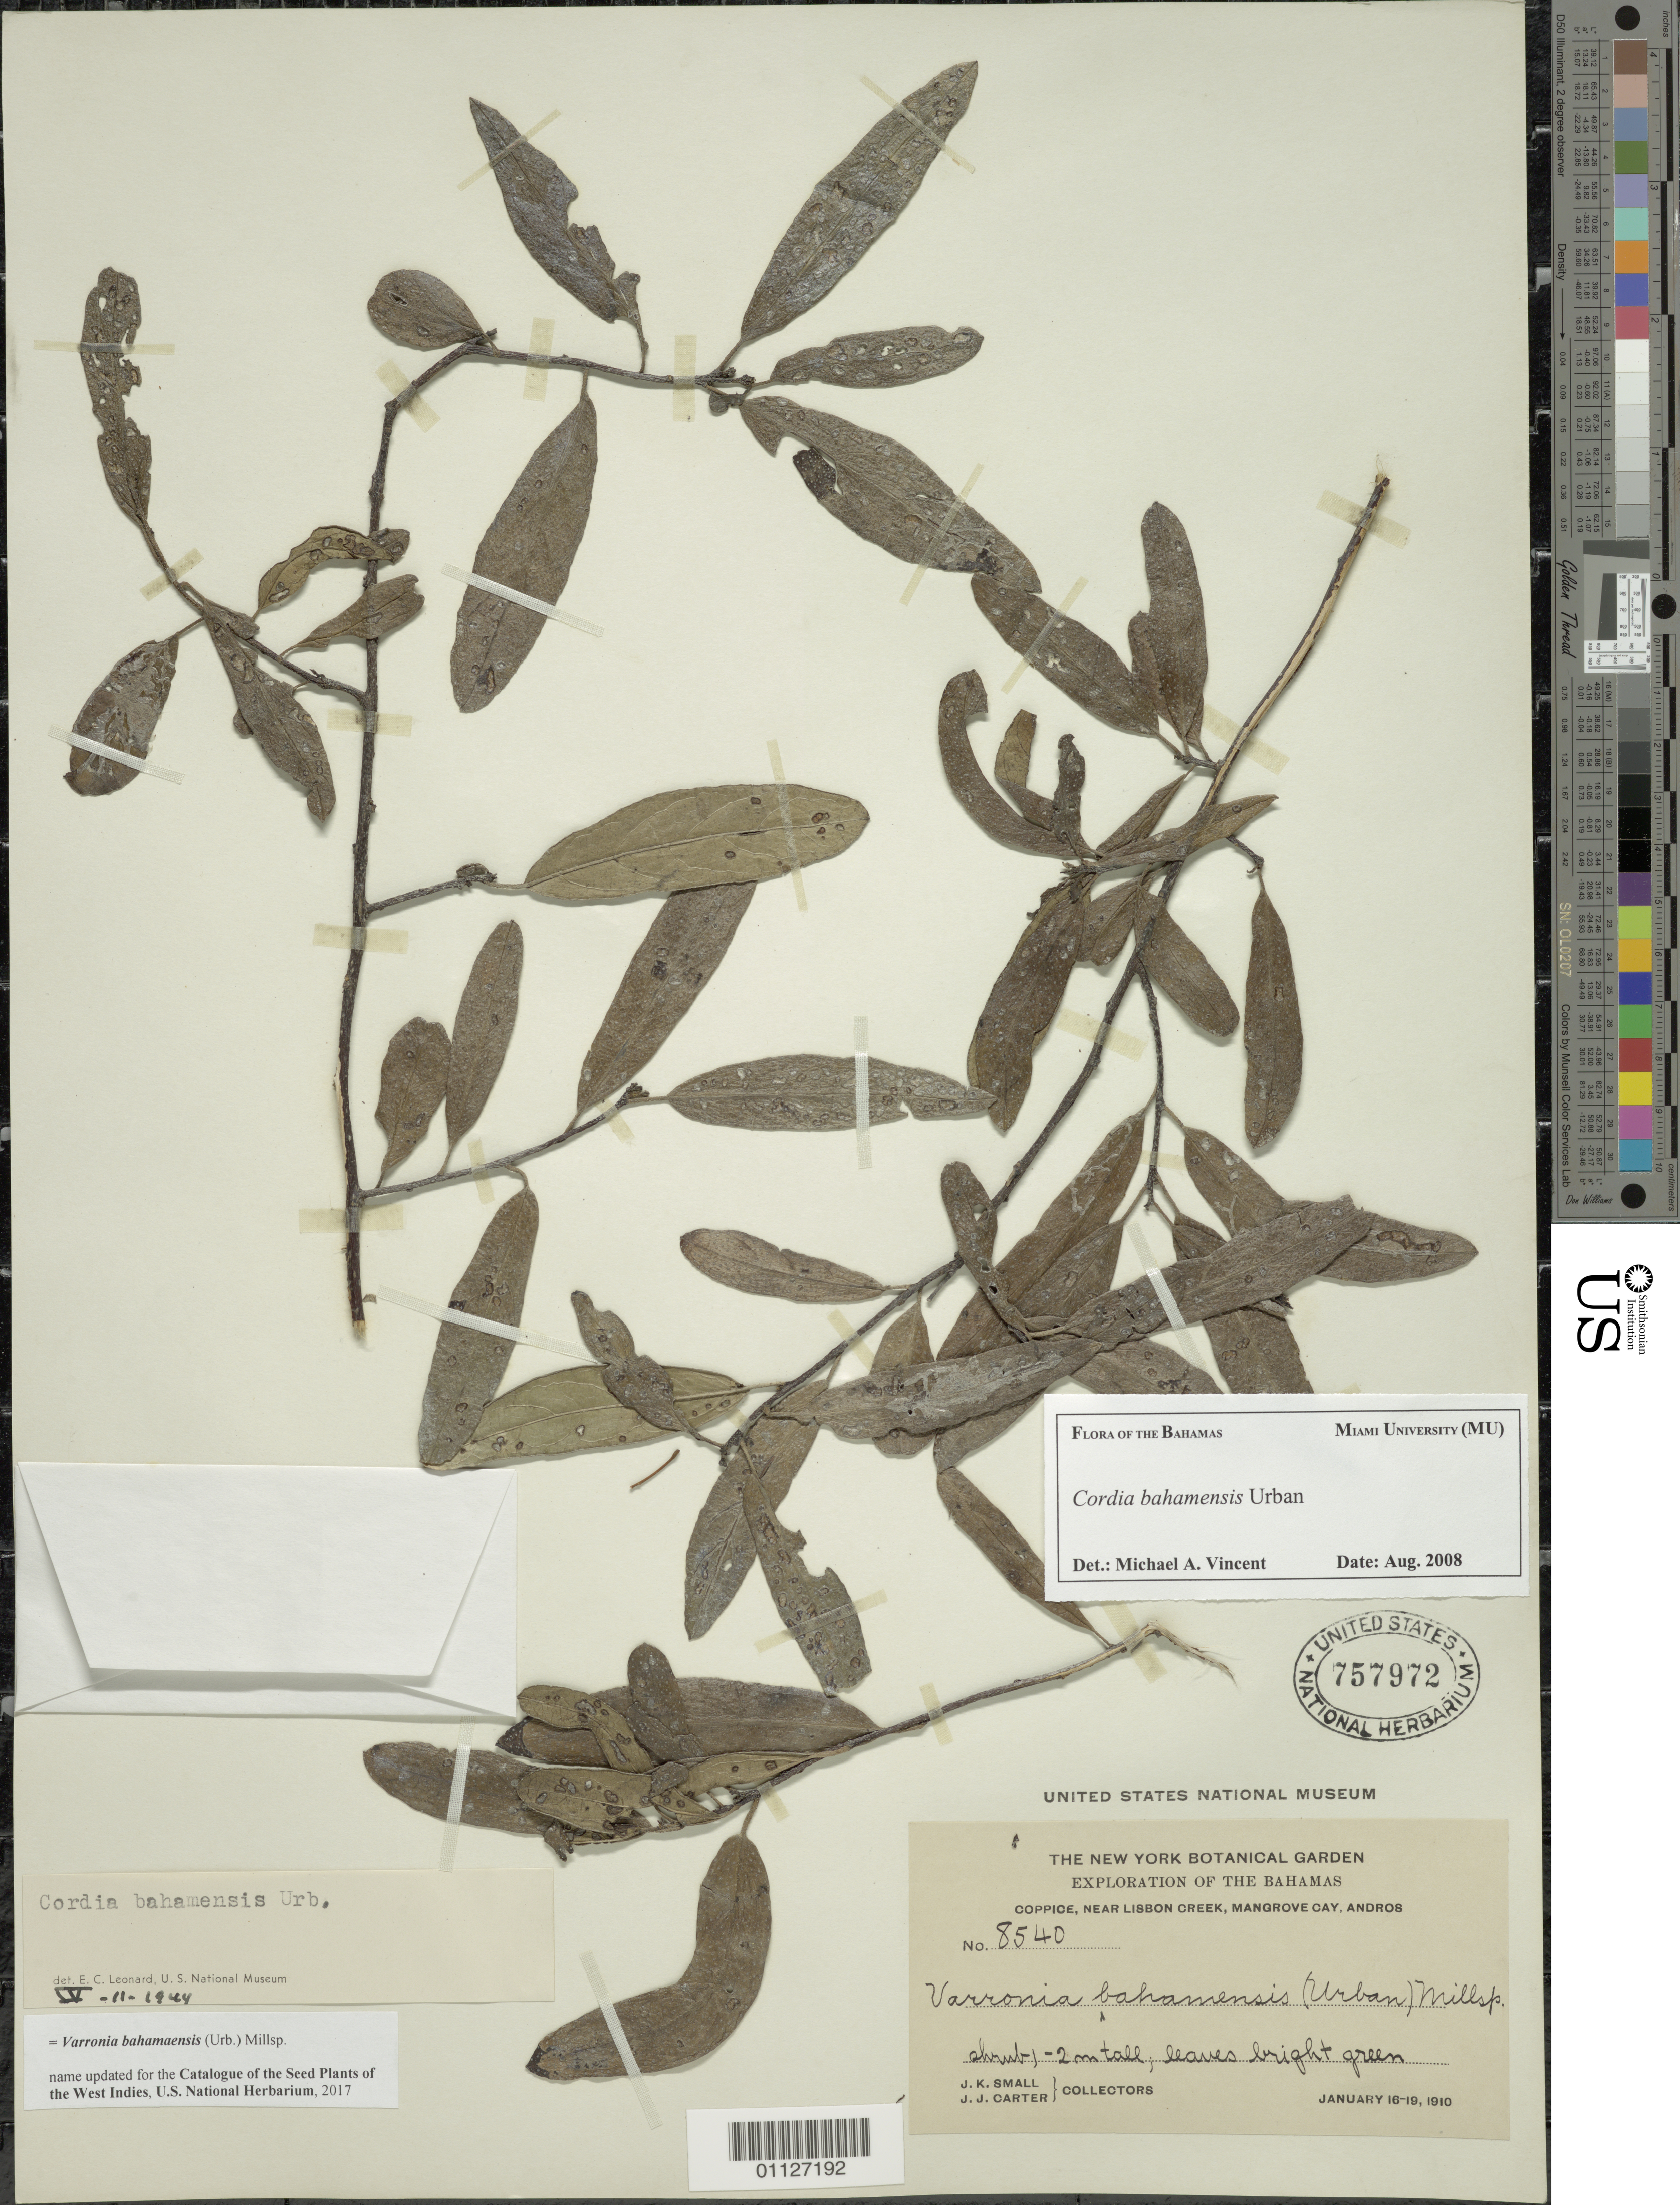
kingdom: Plantae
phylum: Tracheophyta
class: Magnoliopsida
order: Boraginales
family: Cordiaceae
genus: Varronia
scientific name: Varronia bahamensis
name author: (Urb.) Millsp.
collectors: J. K. Small & J. J. Carter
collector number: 8540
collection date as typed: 16 Jan 1910 to 19 Jan 1910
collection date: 1910-01-16/1910-01-19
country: Bahamas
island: Andros I.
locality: Coppice, near Lisbon Creek, Mangrove Cay.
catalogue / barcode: US 757972